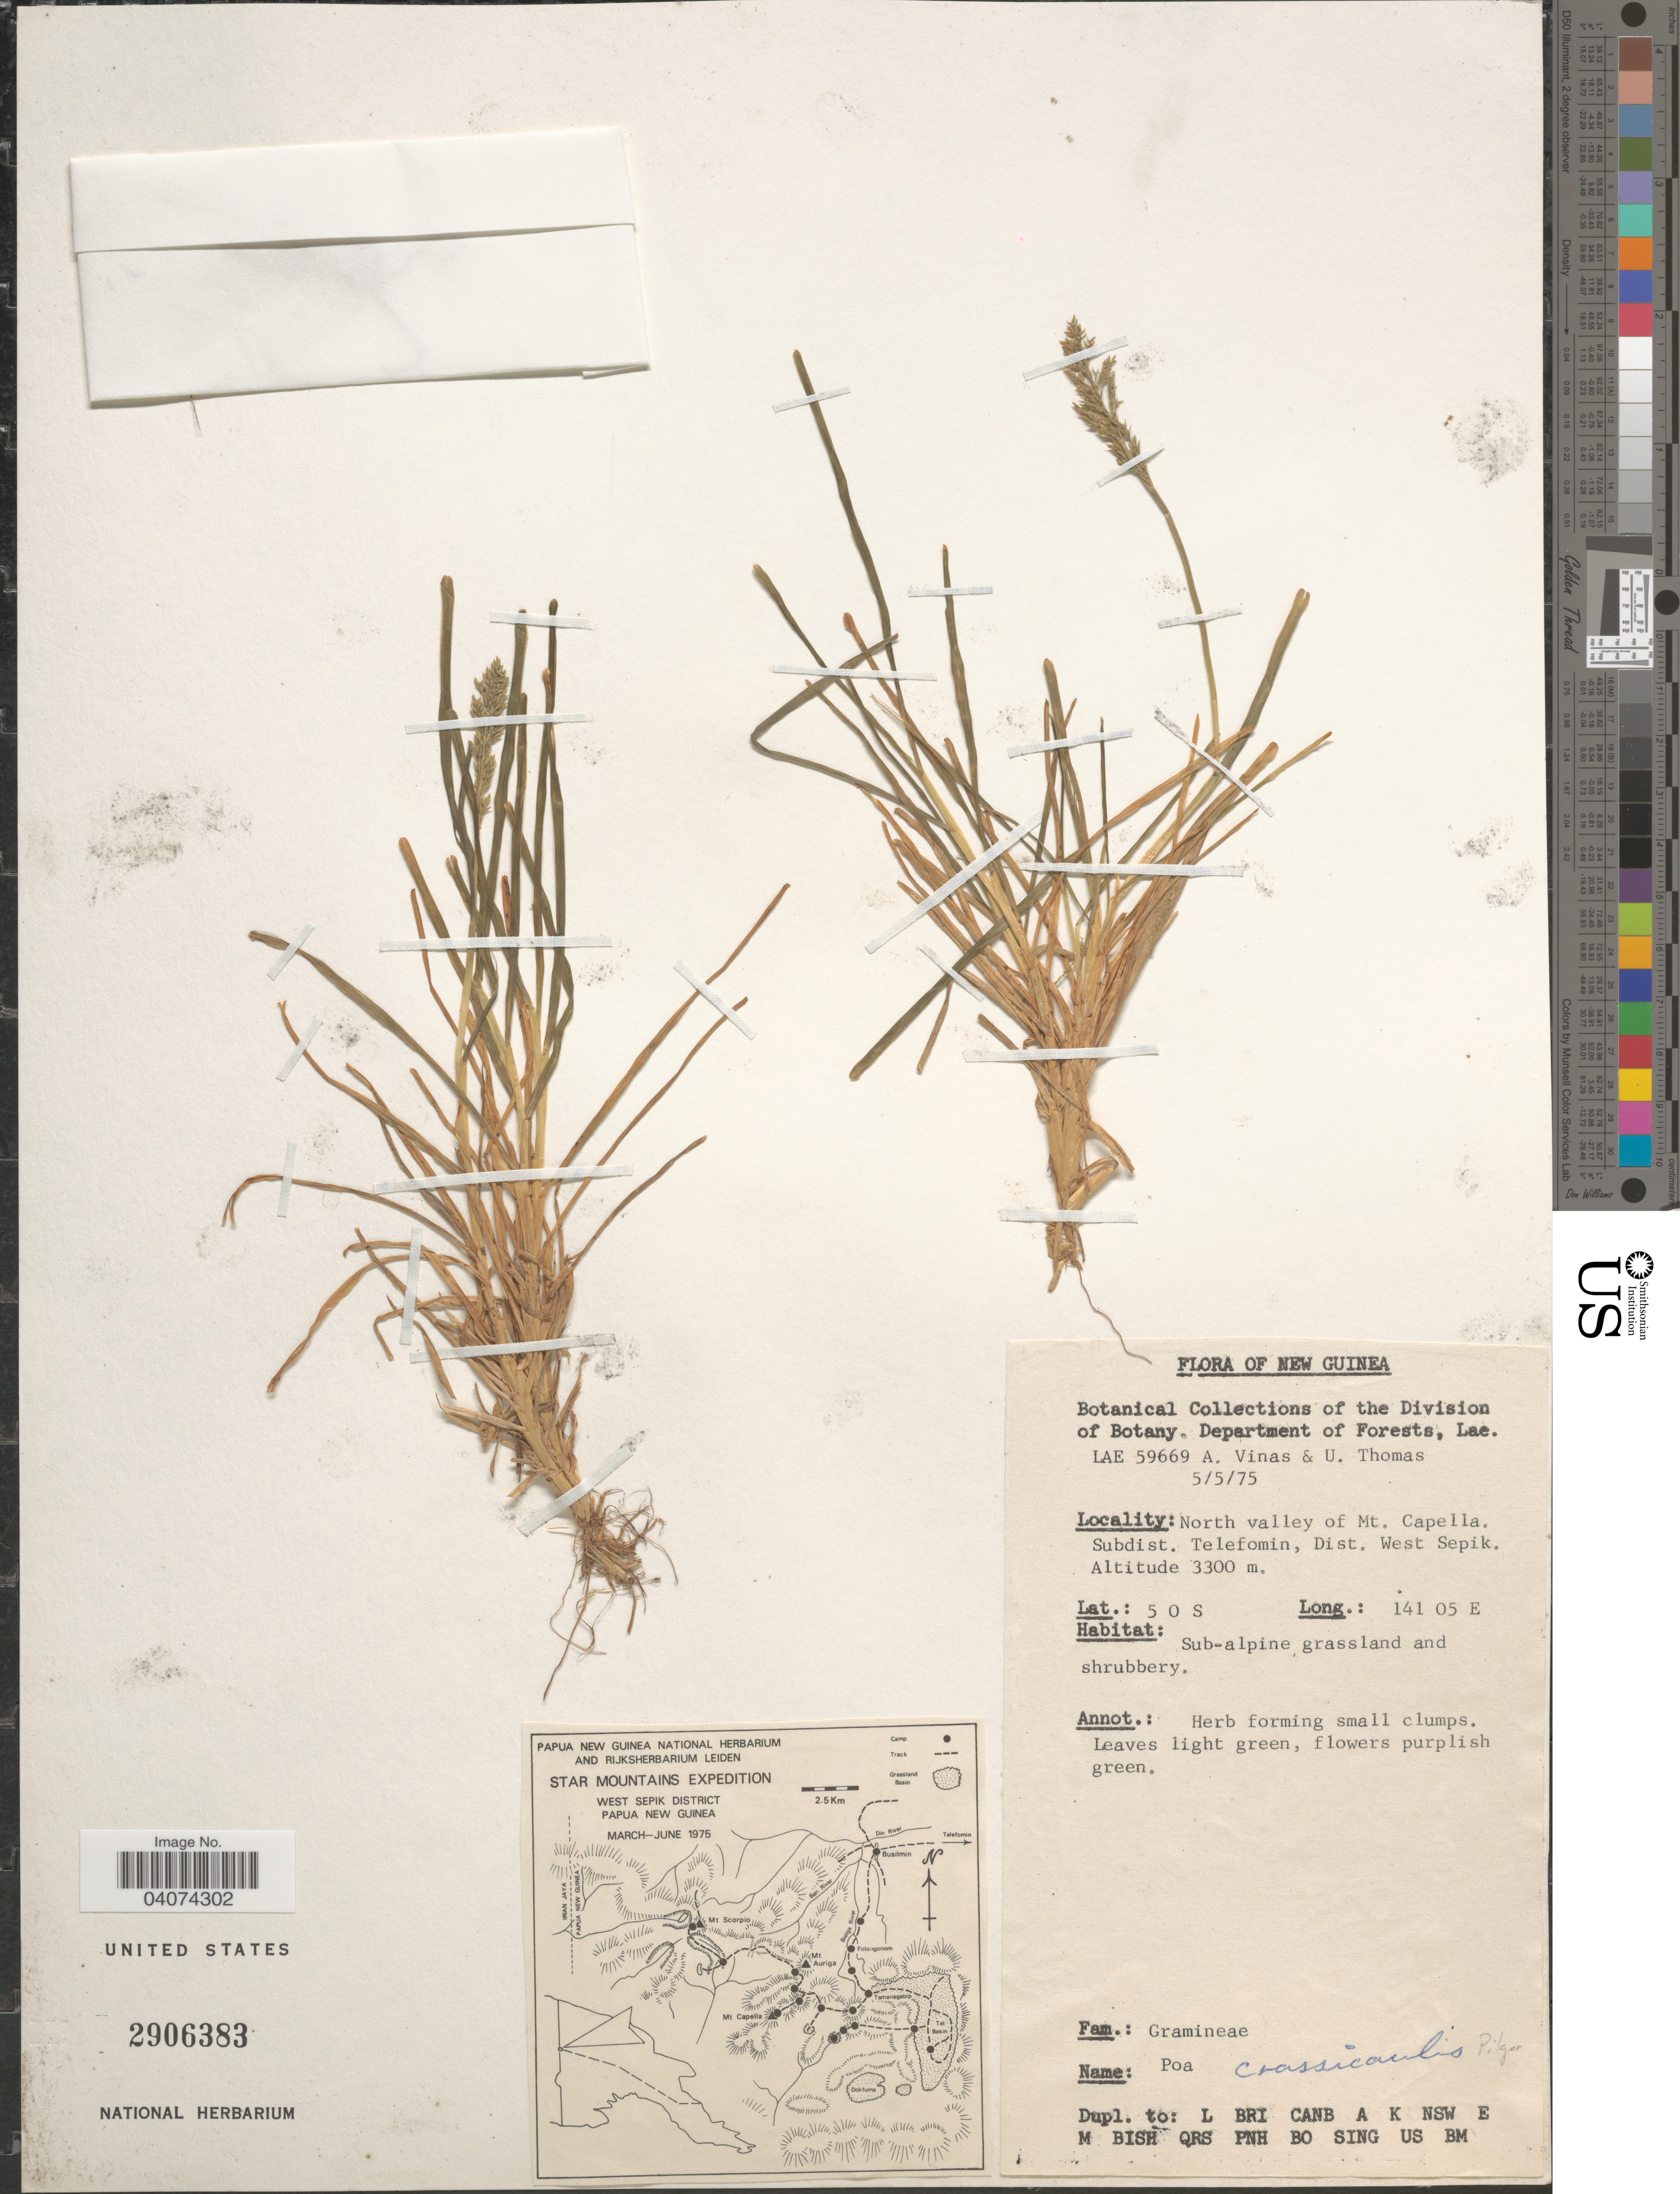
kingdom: Plantae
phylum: Tracheophyta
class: Liliopsida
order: Poales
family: Poaceae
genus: Poa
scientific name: Poa crassicaulis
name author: Pilg.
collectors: A. Vinas & U. Thomas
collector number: LAE59669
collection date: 1975-05-05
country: Papua New Guinea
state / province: Sandaun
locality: Star Mountains Expedition. North valley of Mt. Capella. Subdist. Telefomin, Dist. West Sepik.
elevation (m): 3300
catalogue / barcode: US 2906383